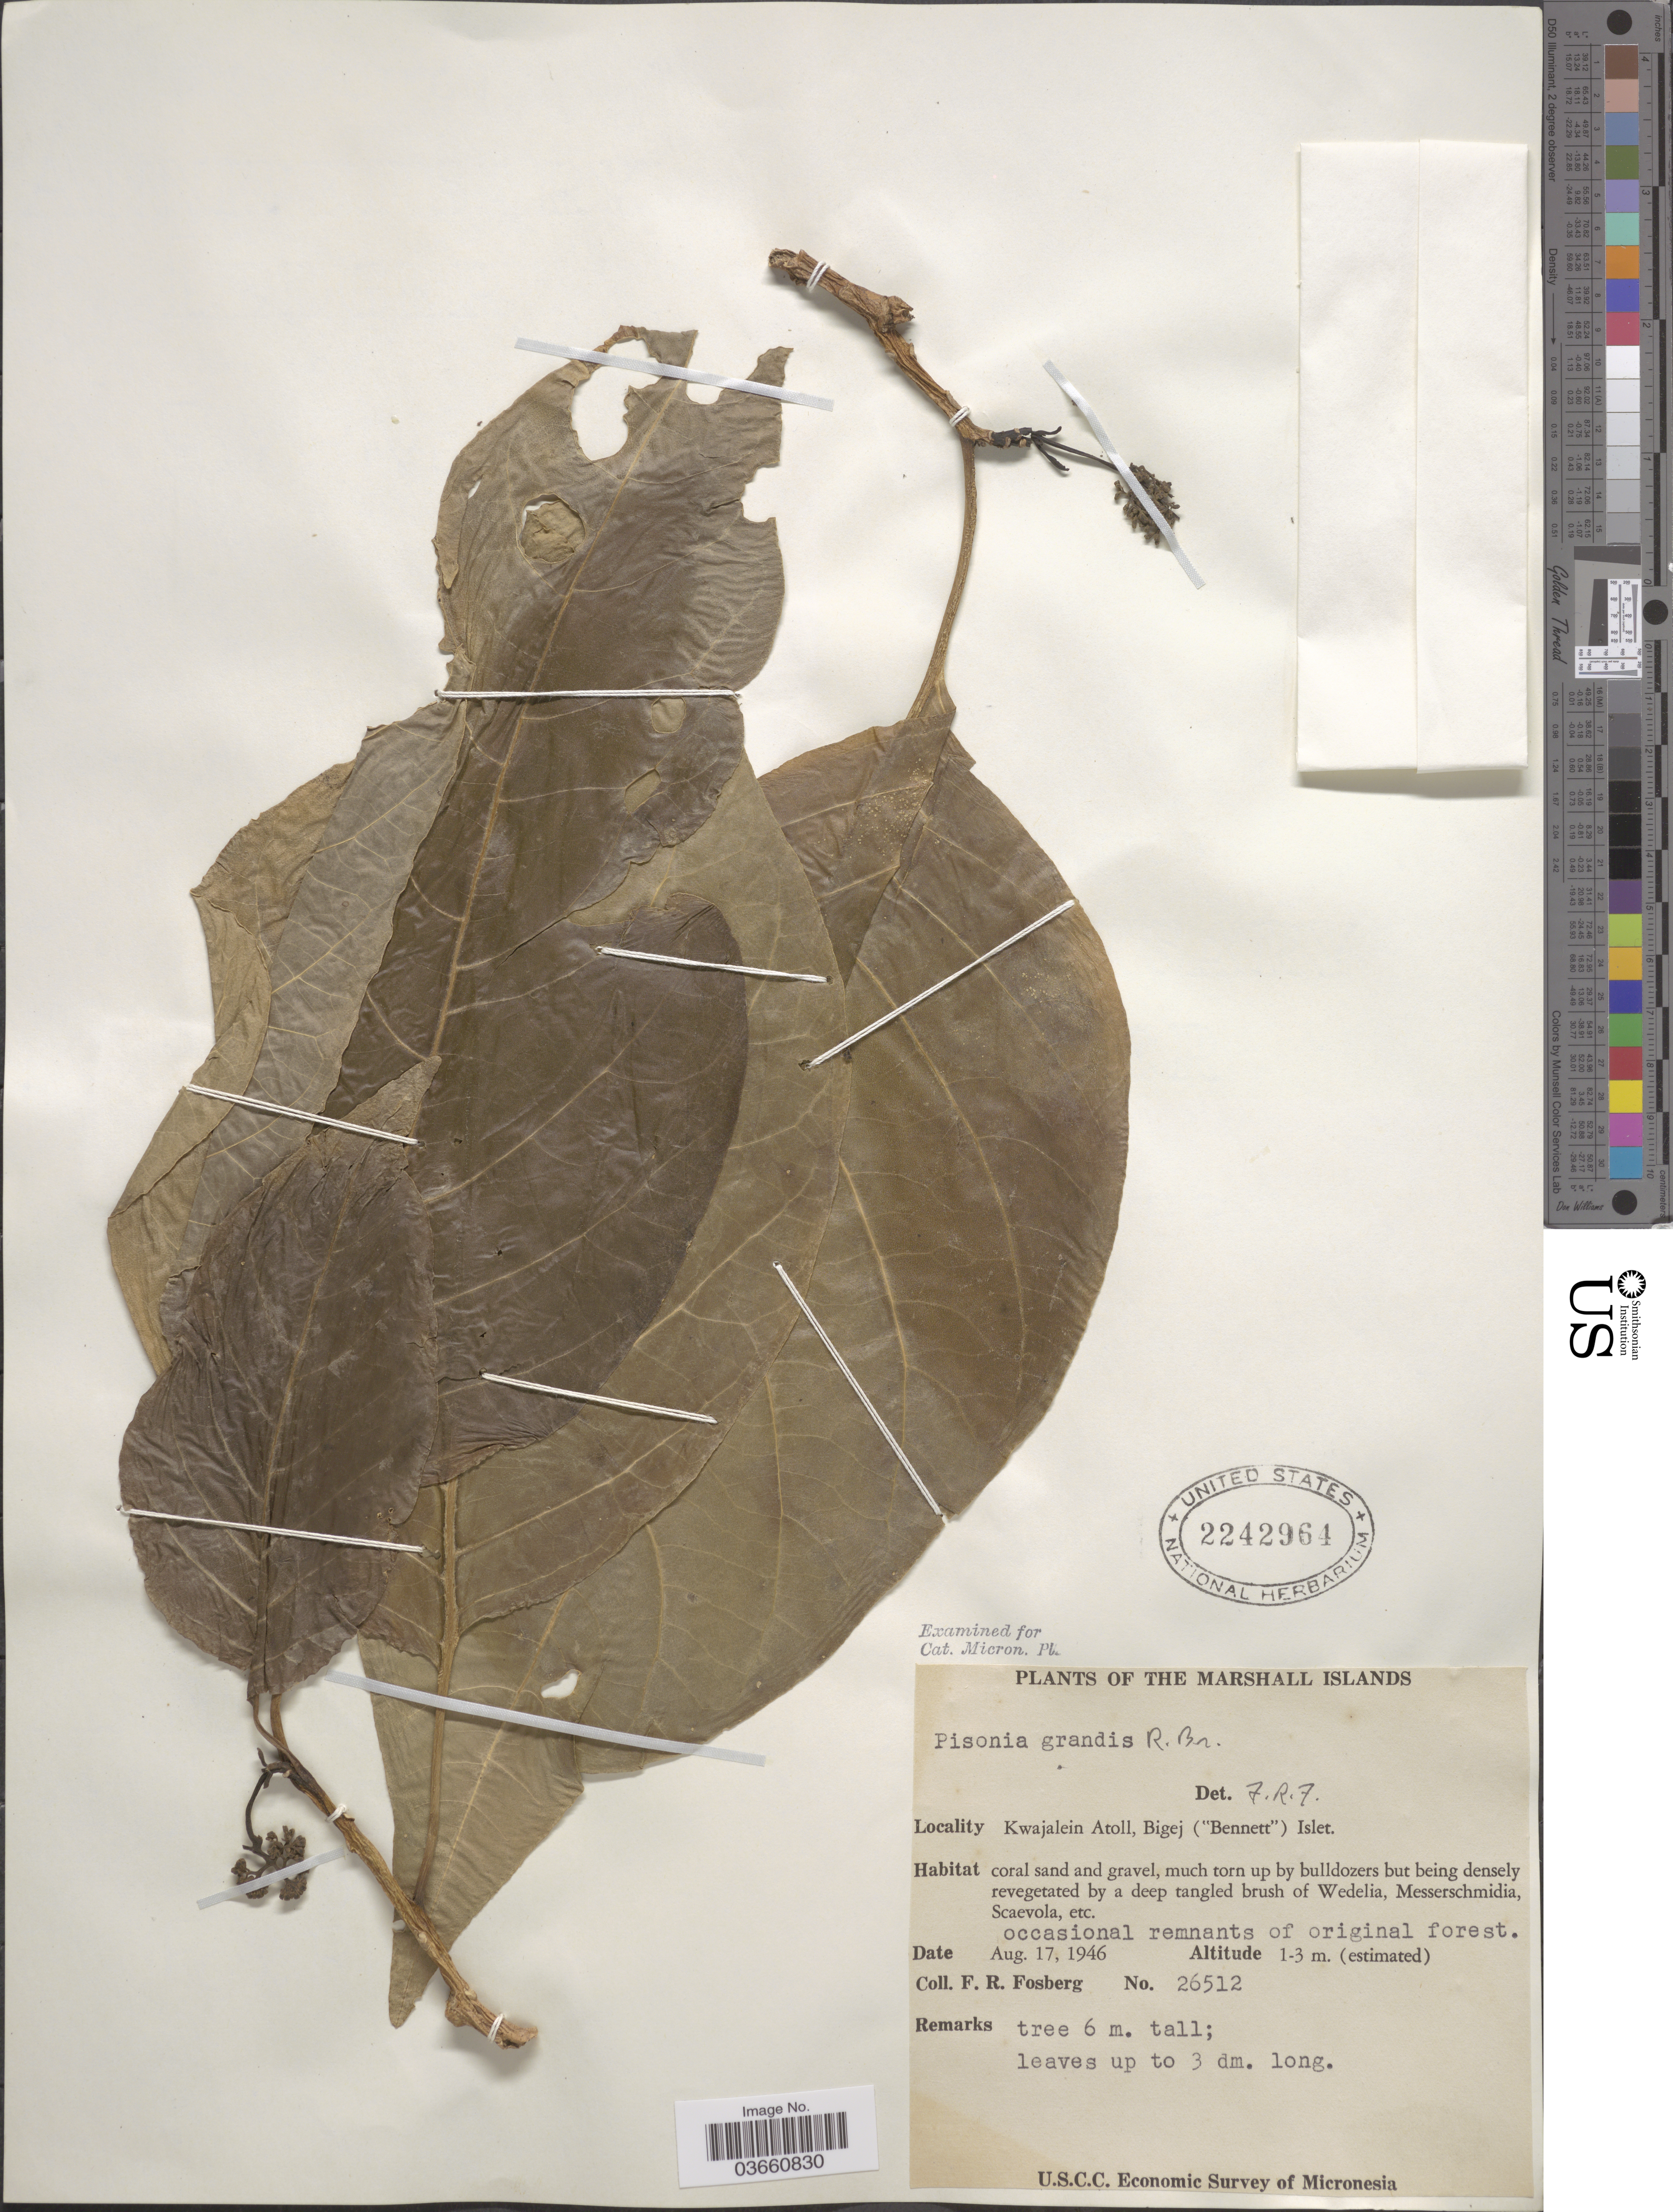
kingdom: Plantae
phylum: Tracheophyta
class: Magnoliopsida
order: Caryophyllales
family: Nyctaginaceae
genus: Pisonia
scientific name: Pisonia grandis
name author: R. Br.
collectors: F. R. Fosberg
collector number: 26512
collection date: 1946-08-17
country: Marshall Islands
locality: Kwajalein Atoll, Bigej ("Bennett") Islet.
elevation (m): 1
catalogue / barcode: US 2242964